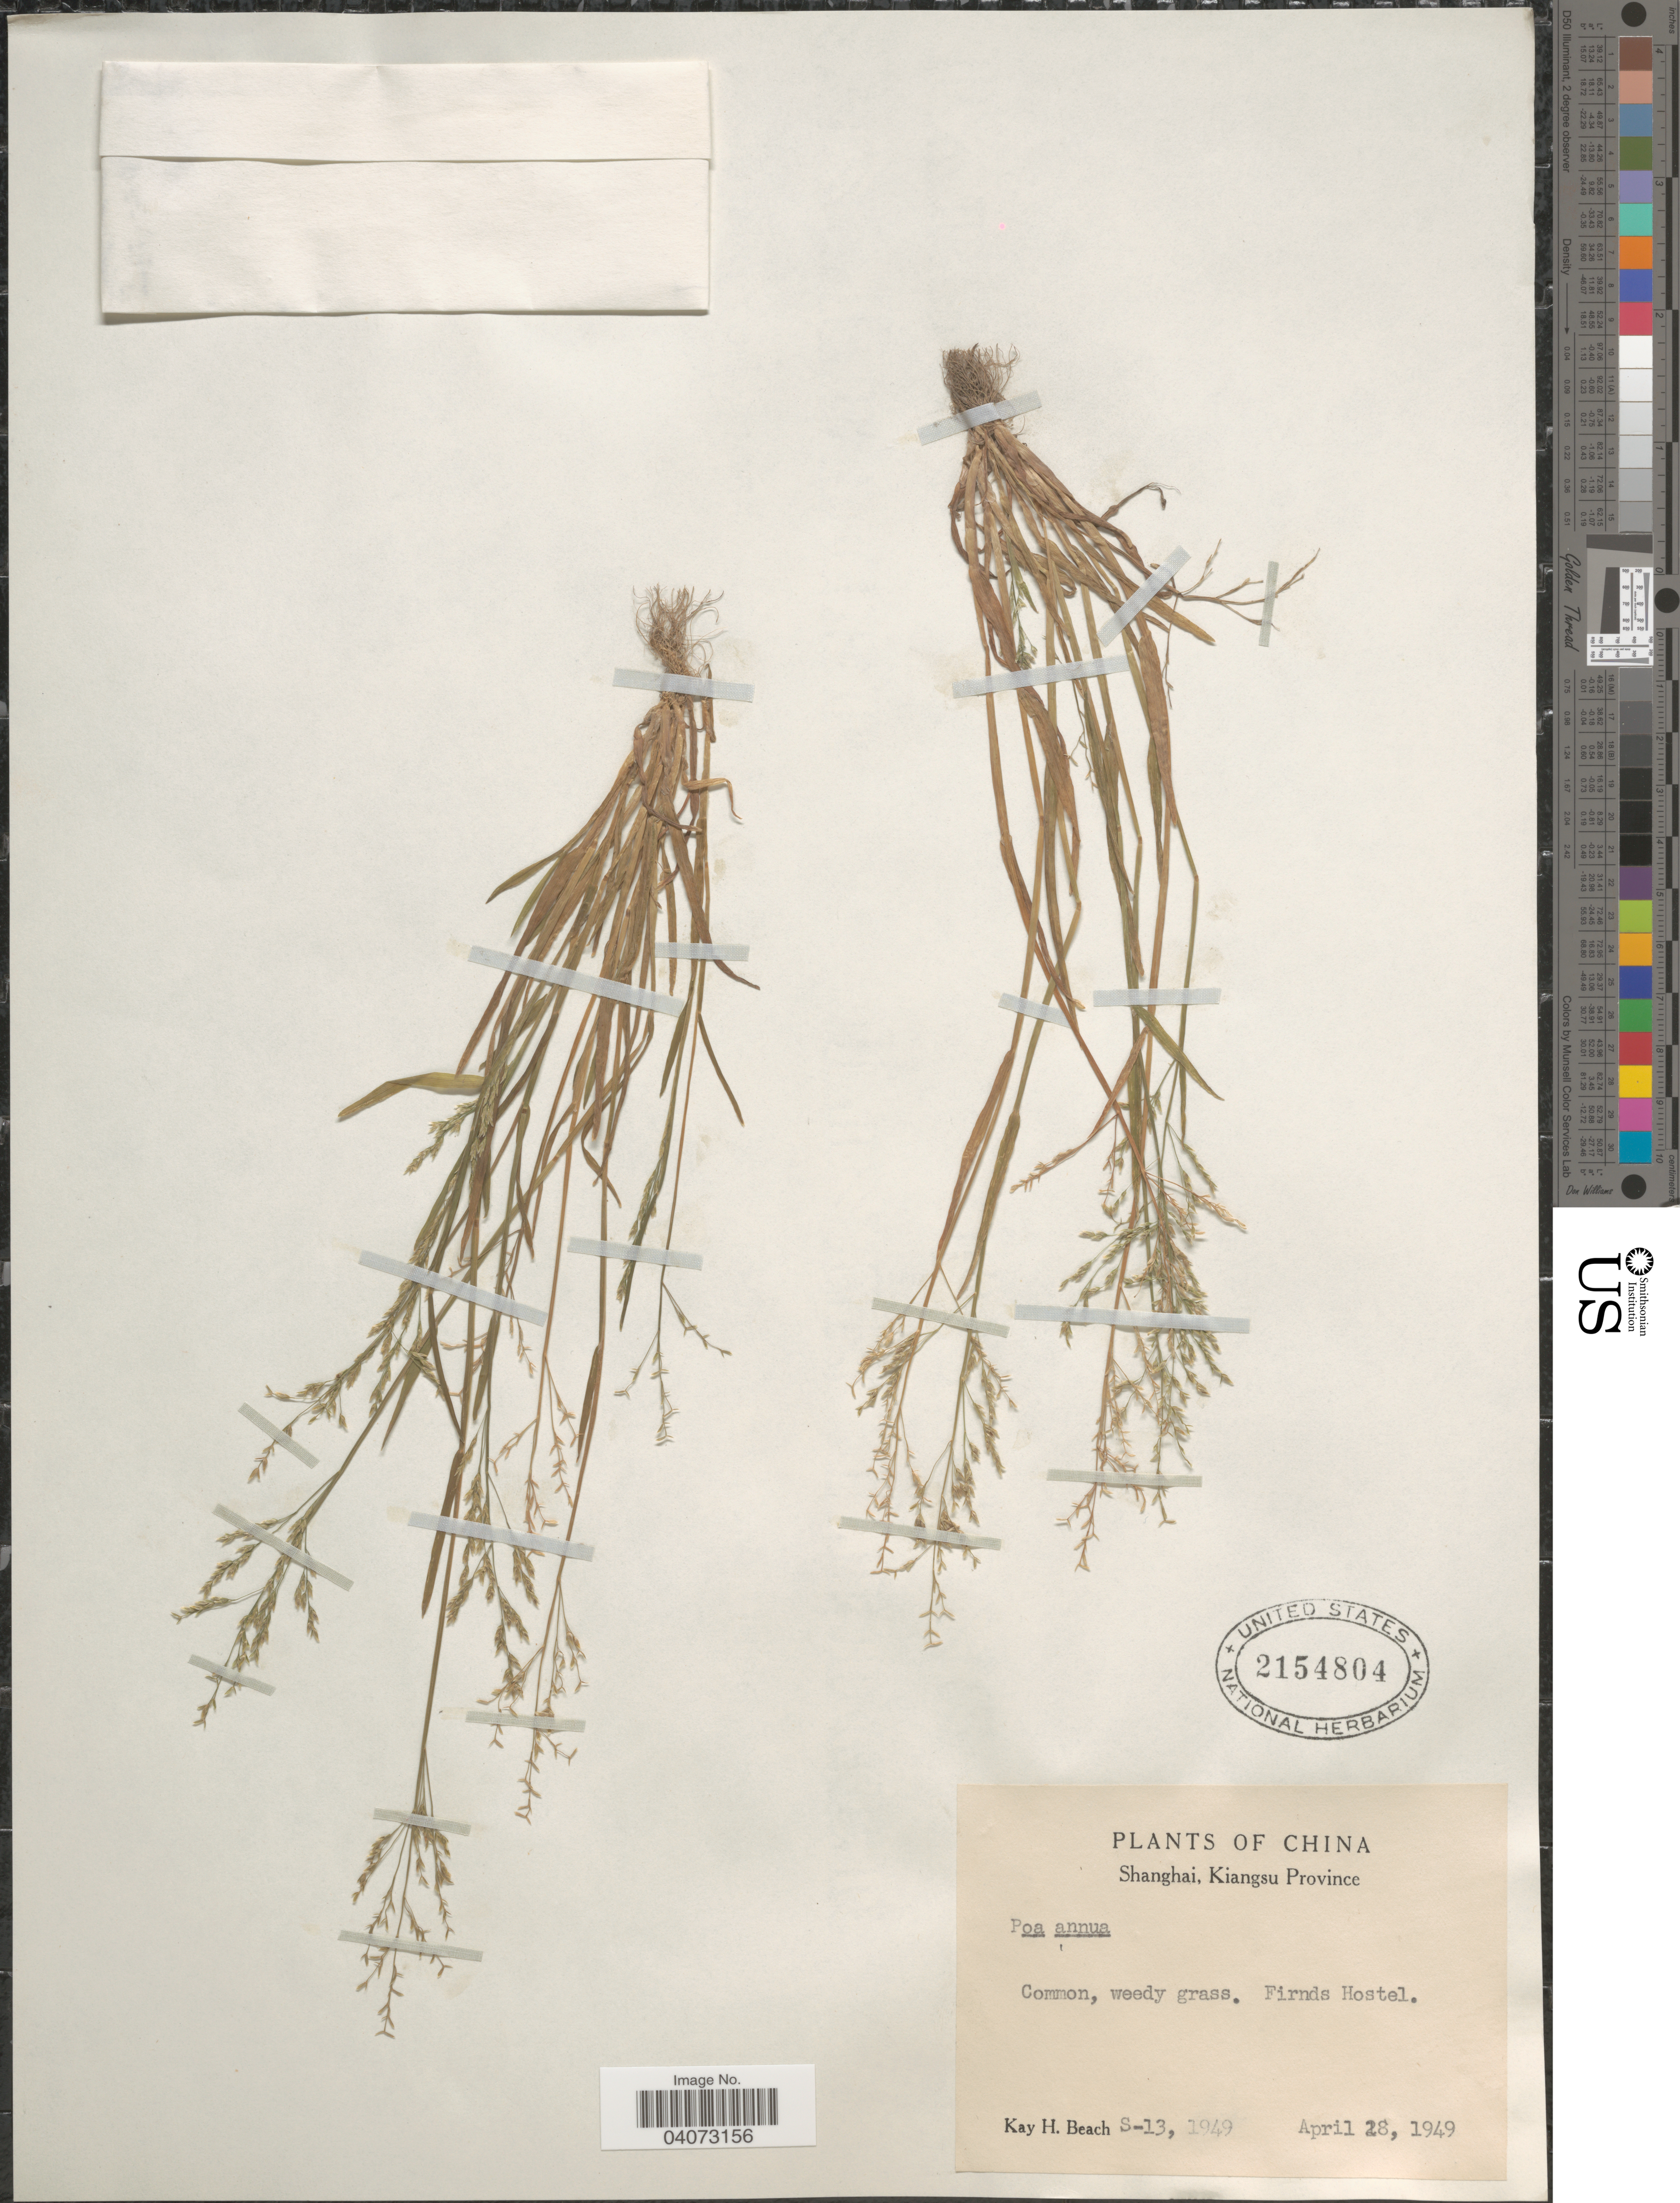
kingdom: Plantae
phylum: Tracheophyta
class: Liliopsida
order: Poales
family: Poaceae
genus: Poa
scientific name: Poa annua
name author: L.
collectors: K. H. Beach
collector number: S-13, 1949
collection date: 1949-04-28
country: China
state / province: Jiangsu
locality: Shanghai, Kiangsu Province. Firnds Hostel.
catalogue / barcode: US 2154804